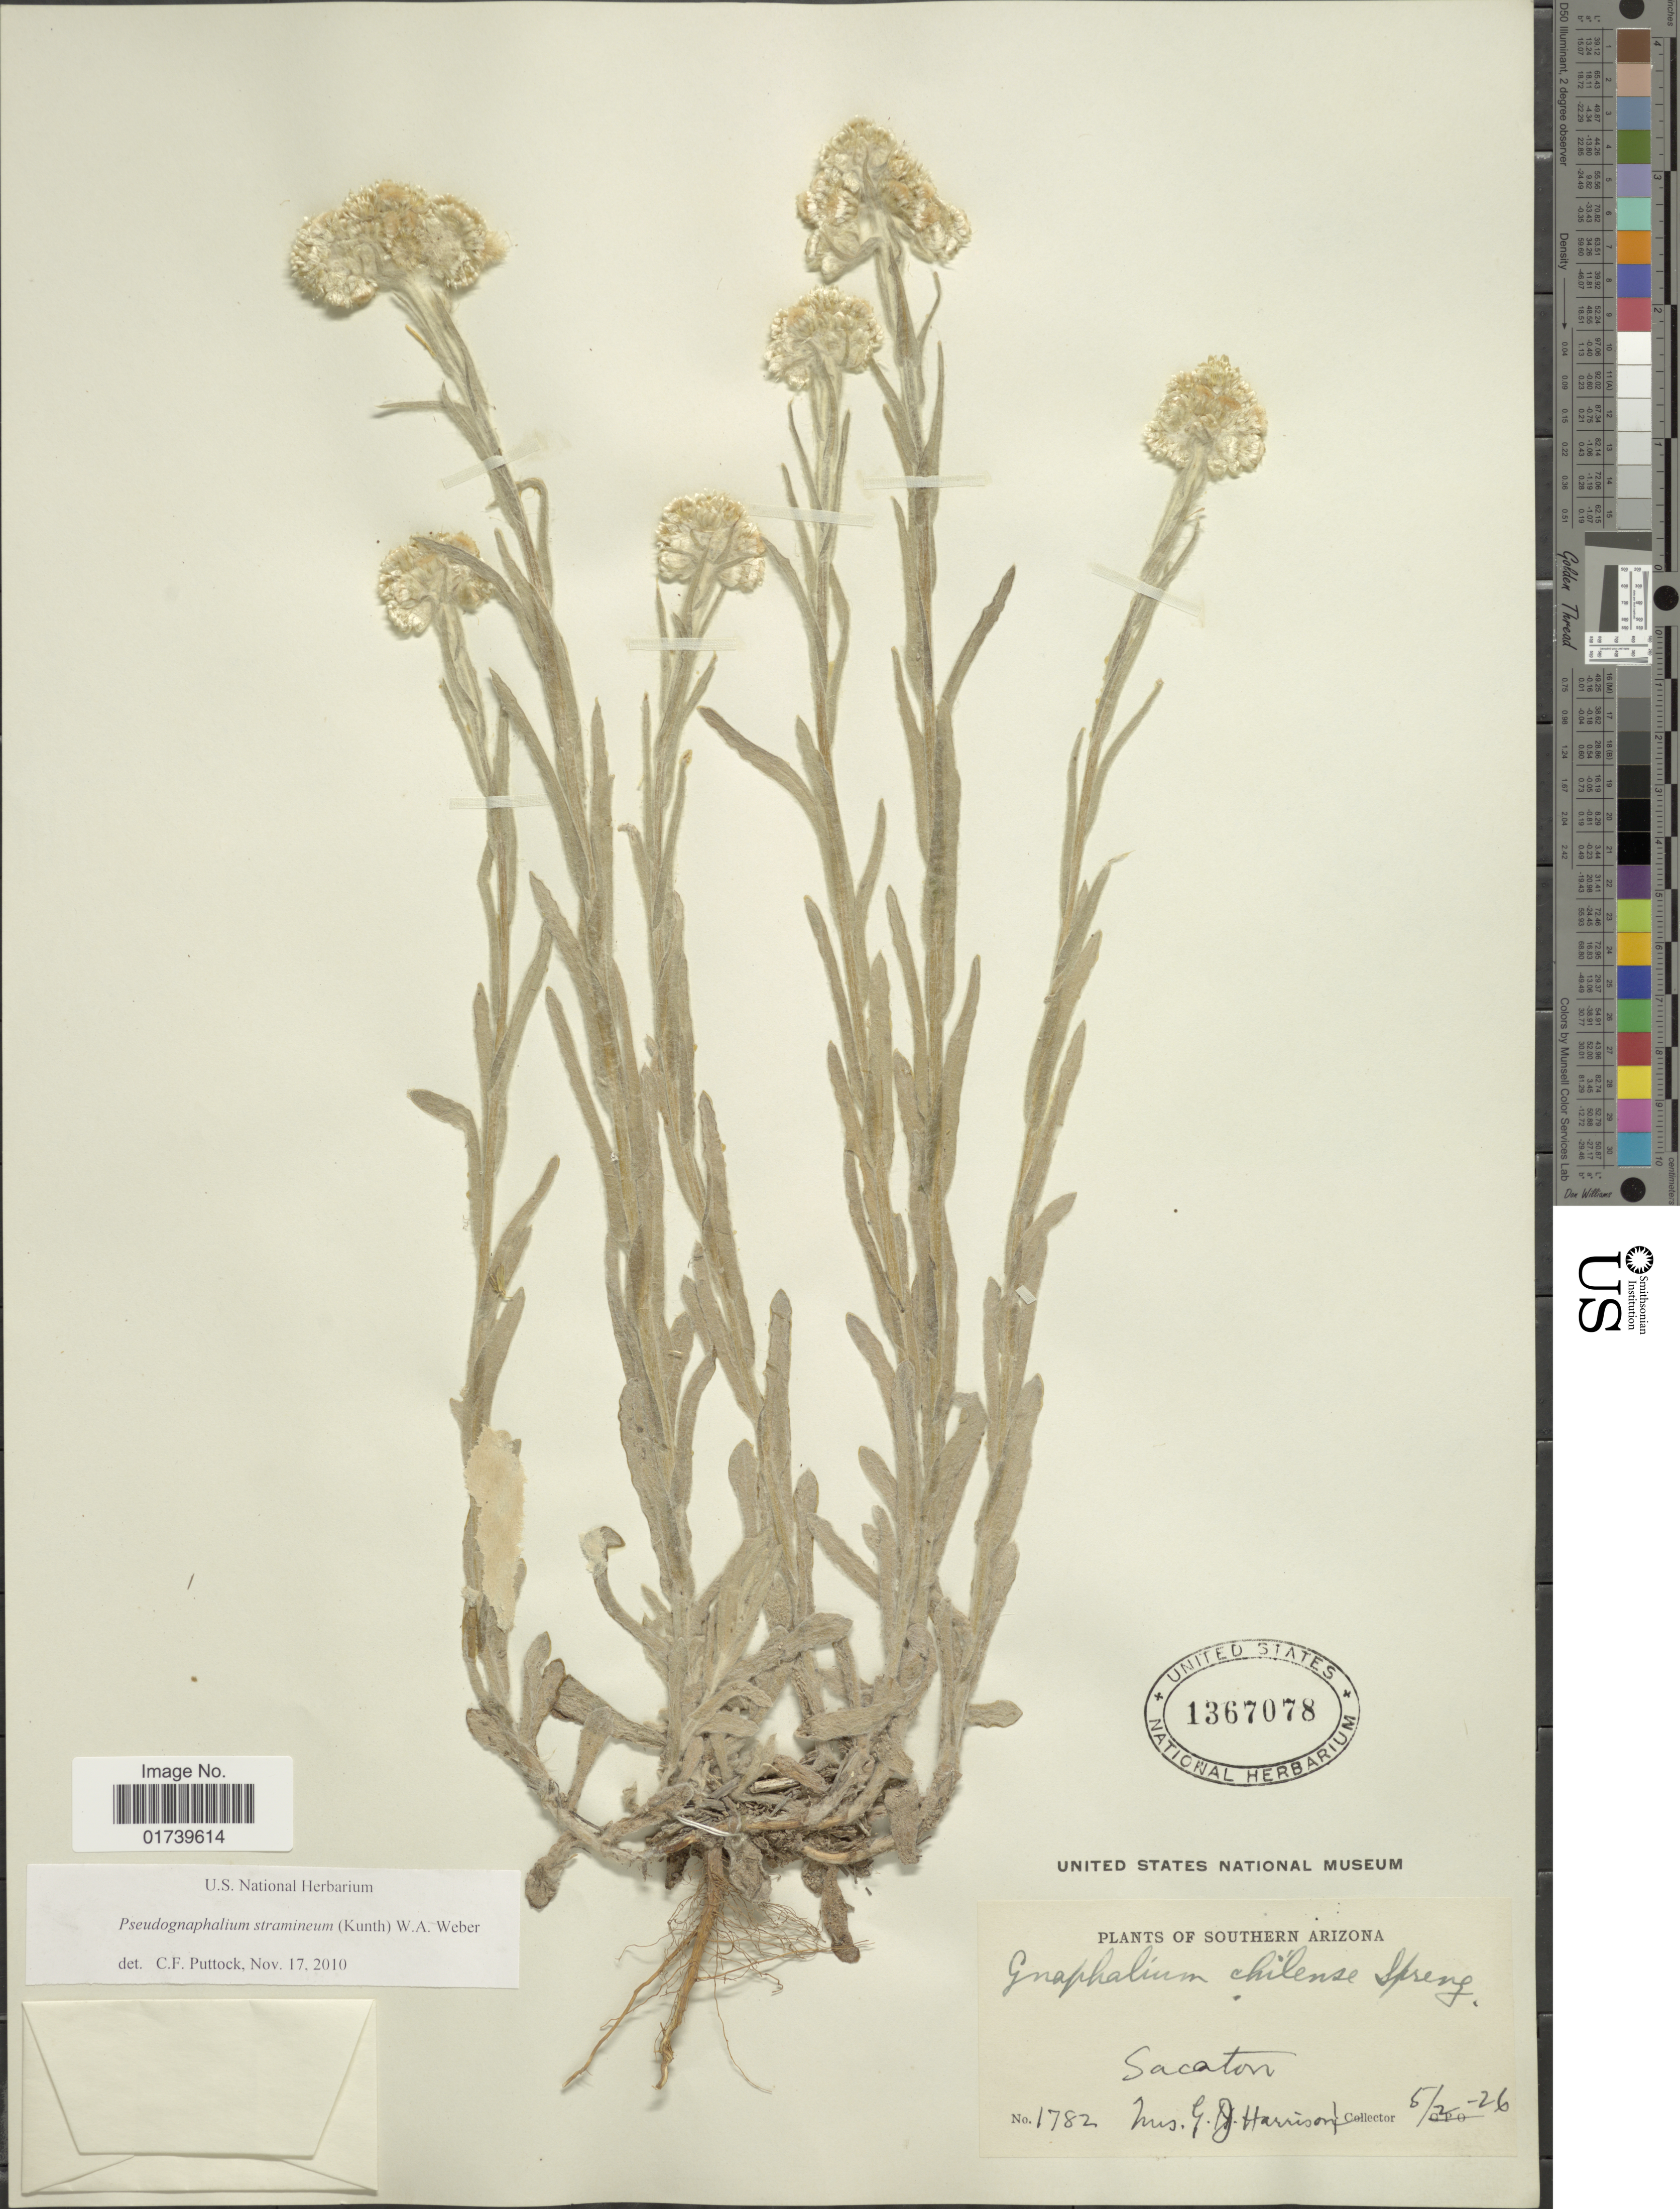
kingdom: Plantae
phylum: Tracheophyta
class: Magnoliopsida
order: Asterales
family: Asteraceae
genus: Pseudognaphalium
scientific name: Pseudognaphalium stramineum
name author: (Kunth) Anderb.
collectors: F. W. Johnson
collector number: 2158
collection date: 1920-11-14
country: United States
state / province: California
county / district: Riverside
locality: Palm Springs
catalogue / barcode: US 1623625